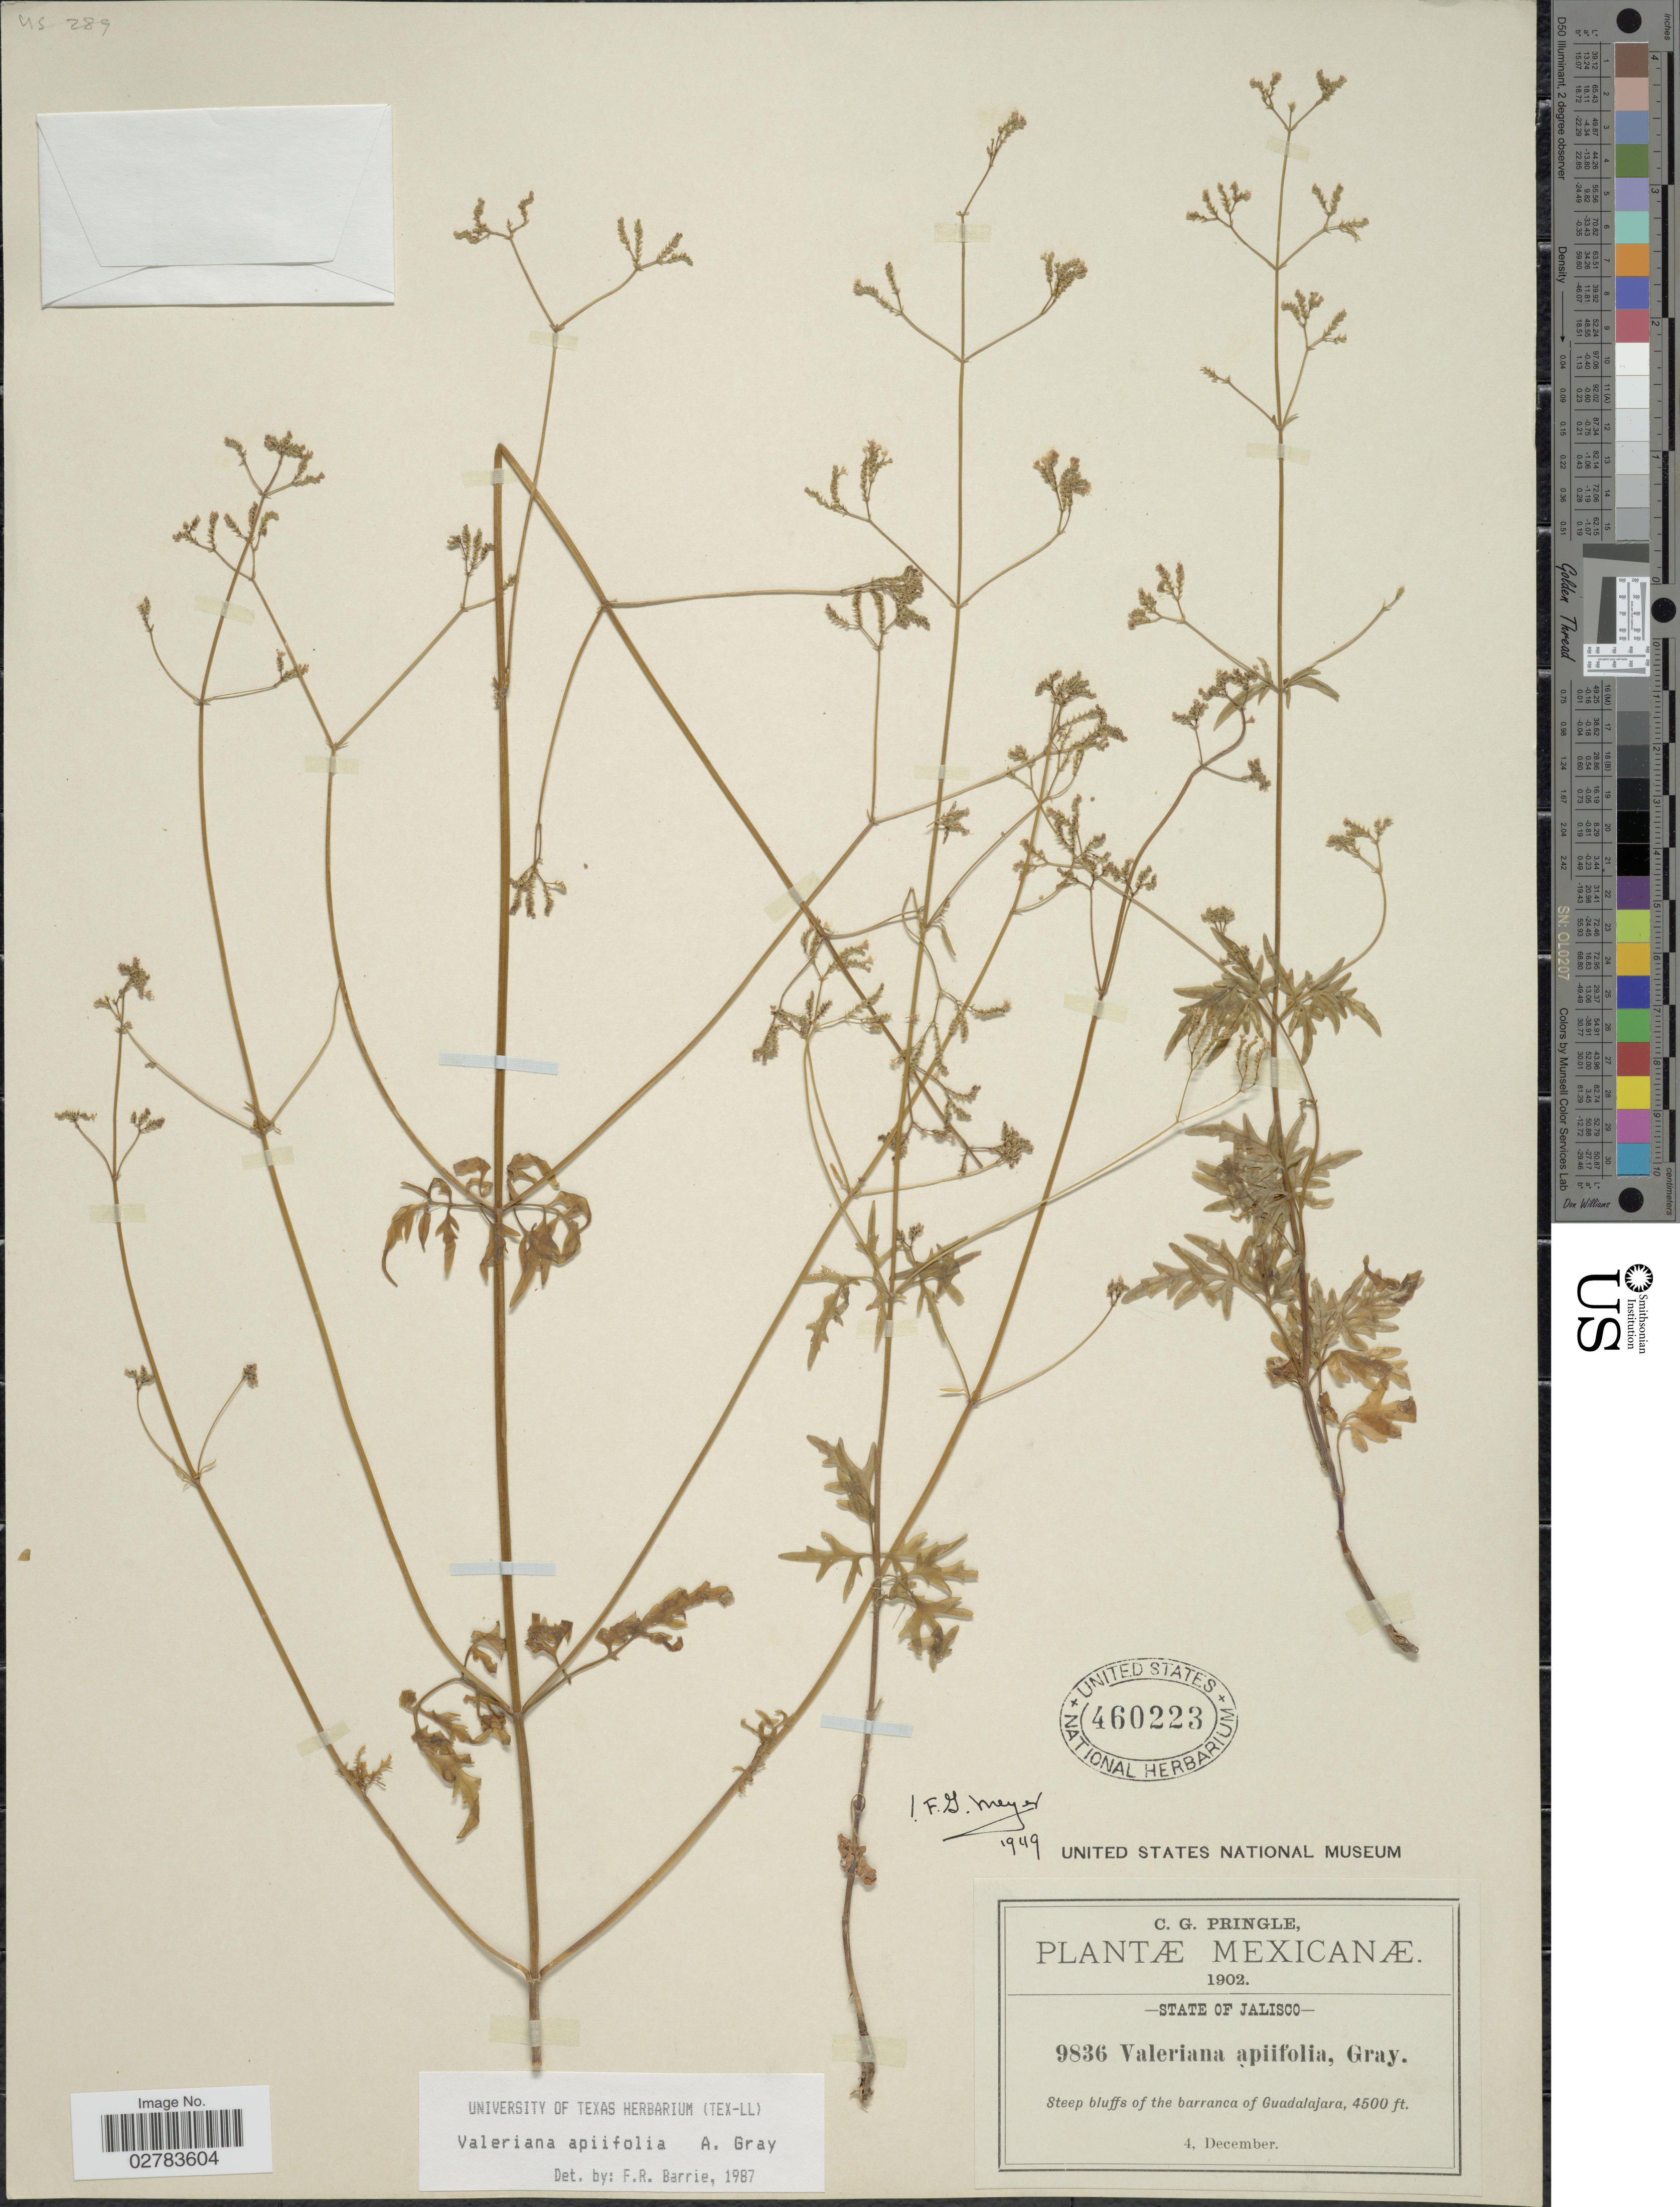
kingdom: Plantae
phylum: Tracheophyta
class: Magnoliopsida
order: Dipsacales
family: Caprifoliaceae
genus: Valeriana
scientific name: Valeriana apiifolia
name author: A. Gray ex S. Watson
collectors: C. G. Pringle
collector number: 9836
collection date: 1902-12-04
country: Mexico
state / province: Jalisco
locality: Steep bluffs of the barranca of Guadalajara.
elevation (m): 1372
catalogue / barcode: US 460223